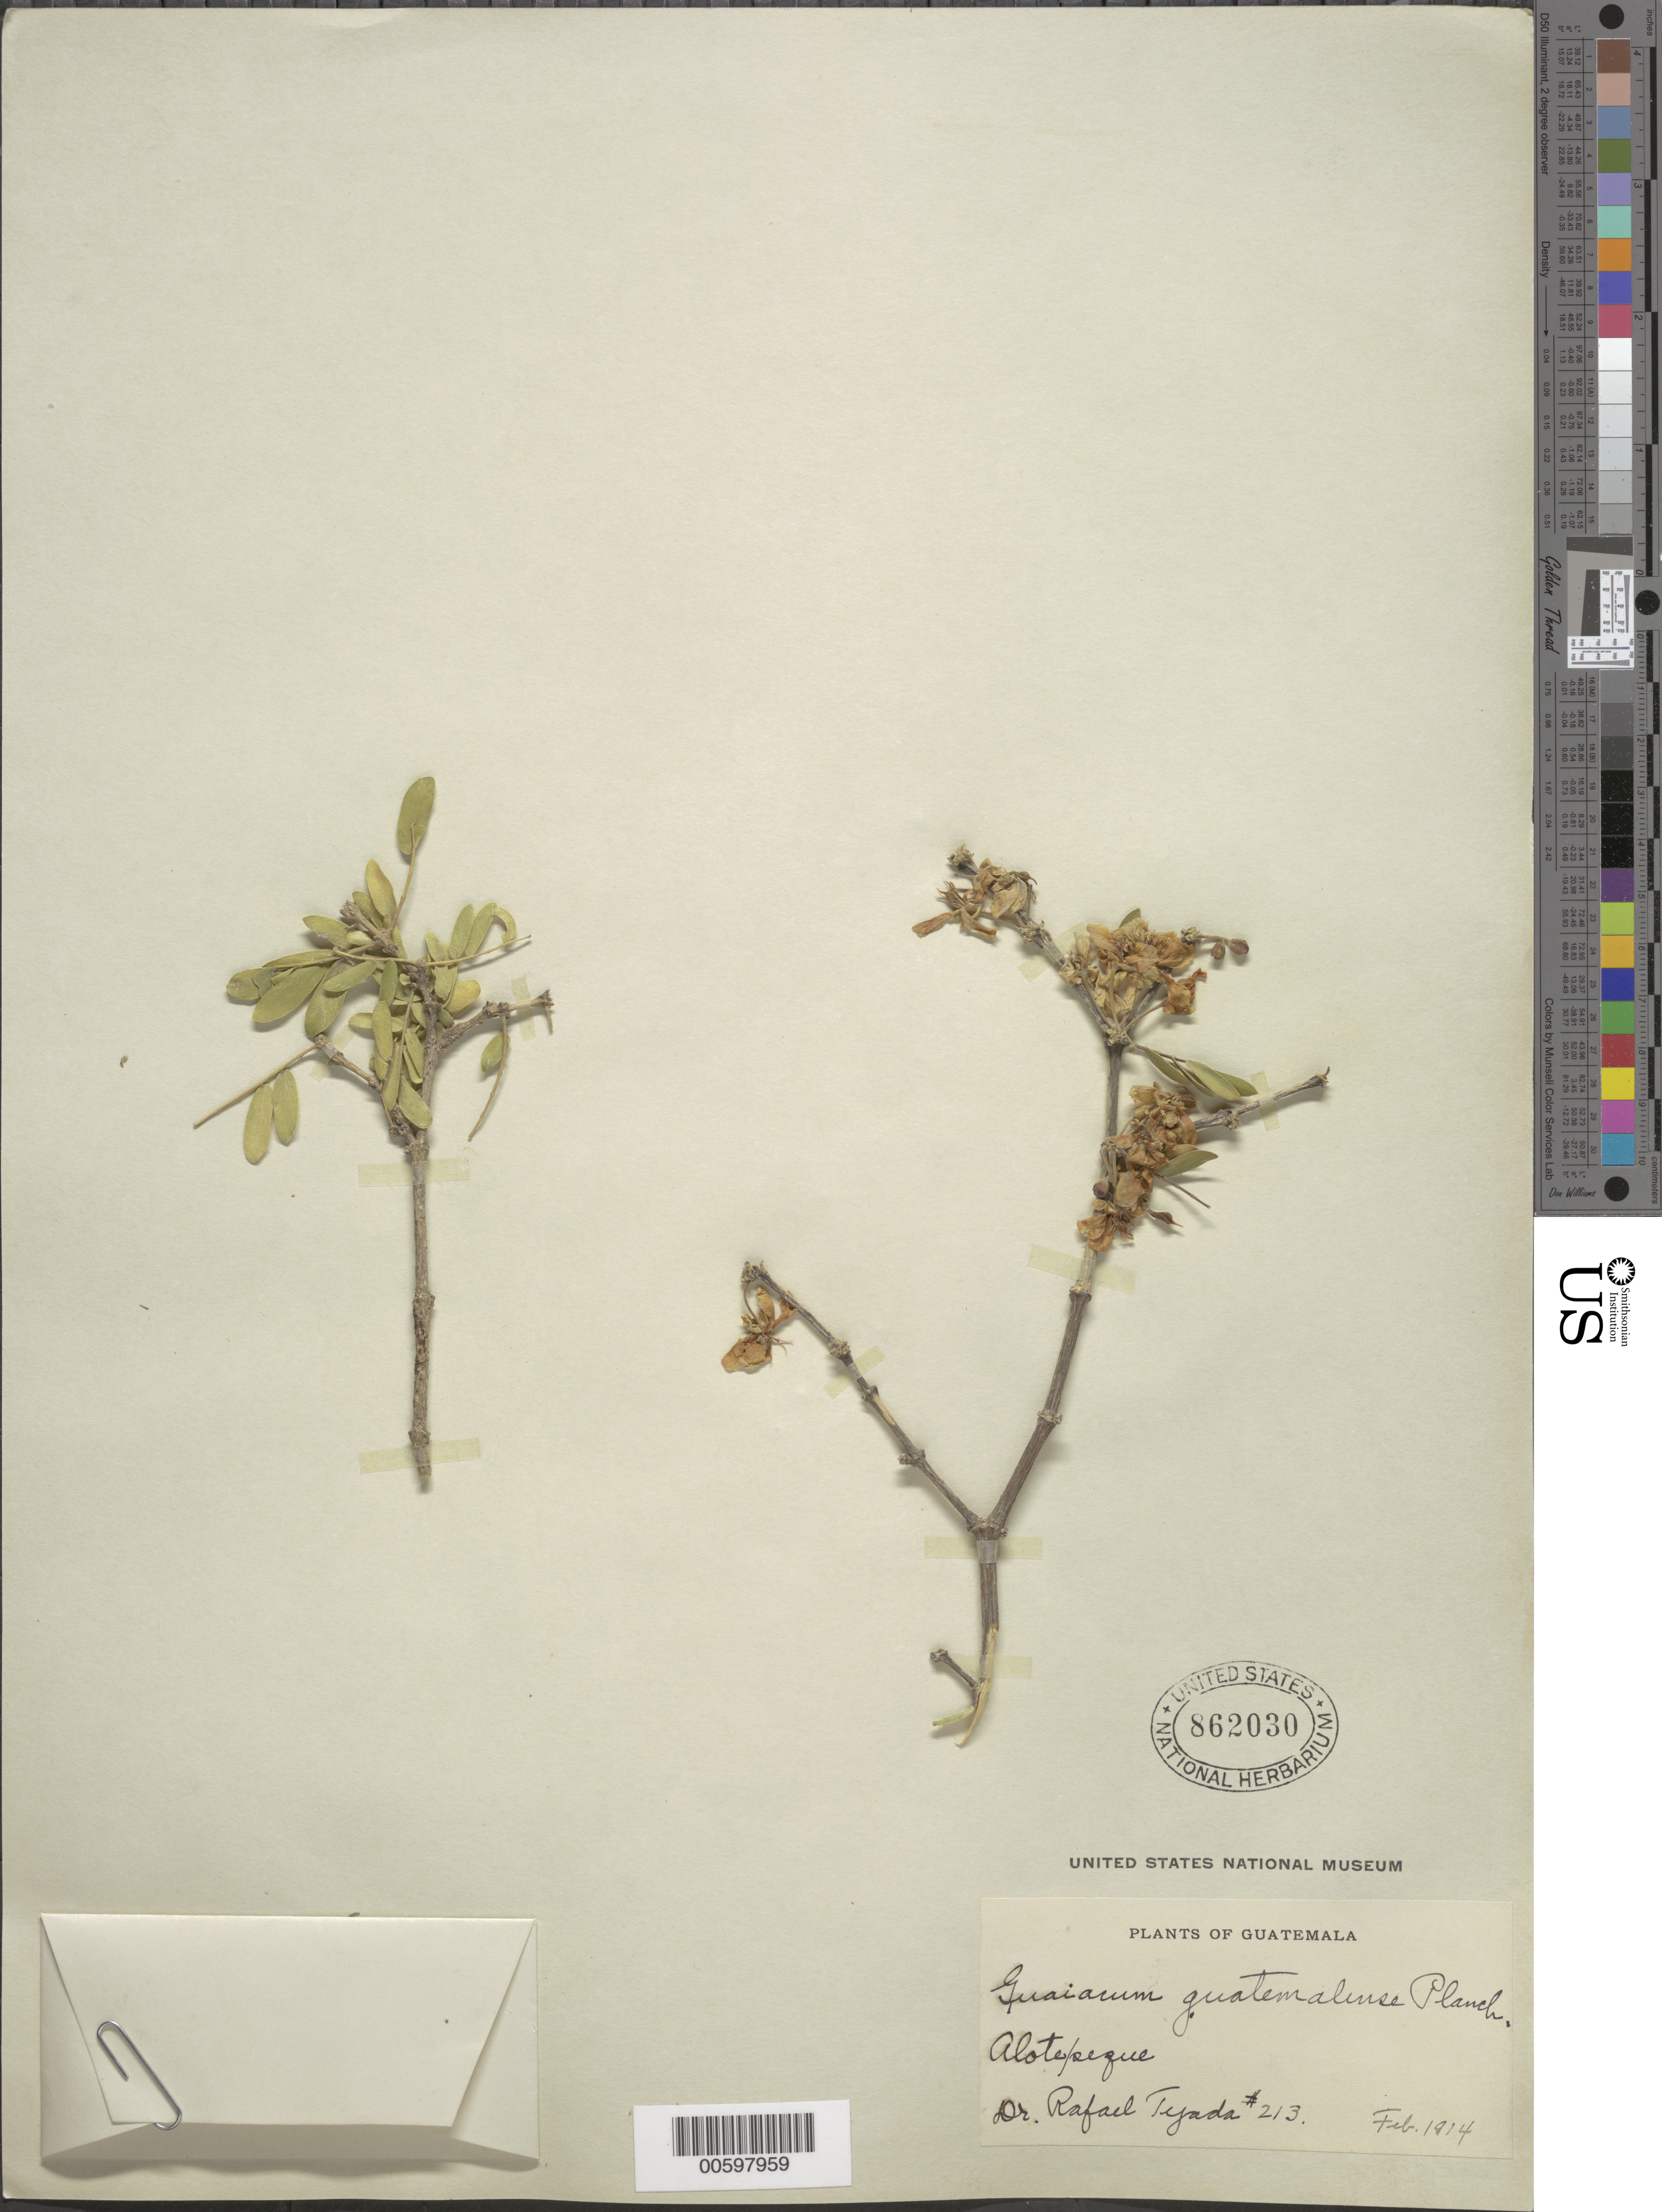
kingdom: Plantae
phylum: Tracheophyta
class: Magnoliopsida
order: Zygophyllales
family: Zygophyllaceae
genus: Guaiacum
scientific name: Guaiacum sanctum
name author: L.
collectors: R. Tyada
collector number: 213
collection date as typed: Feb 1914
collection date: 1914-02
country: Guatemala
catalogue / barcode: US 862030